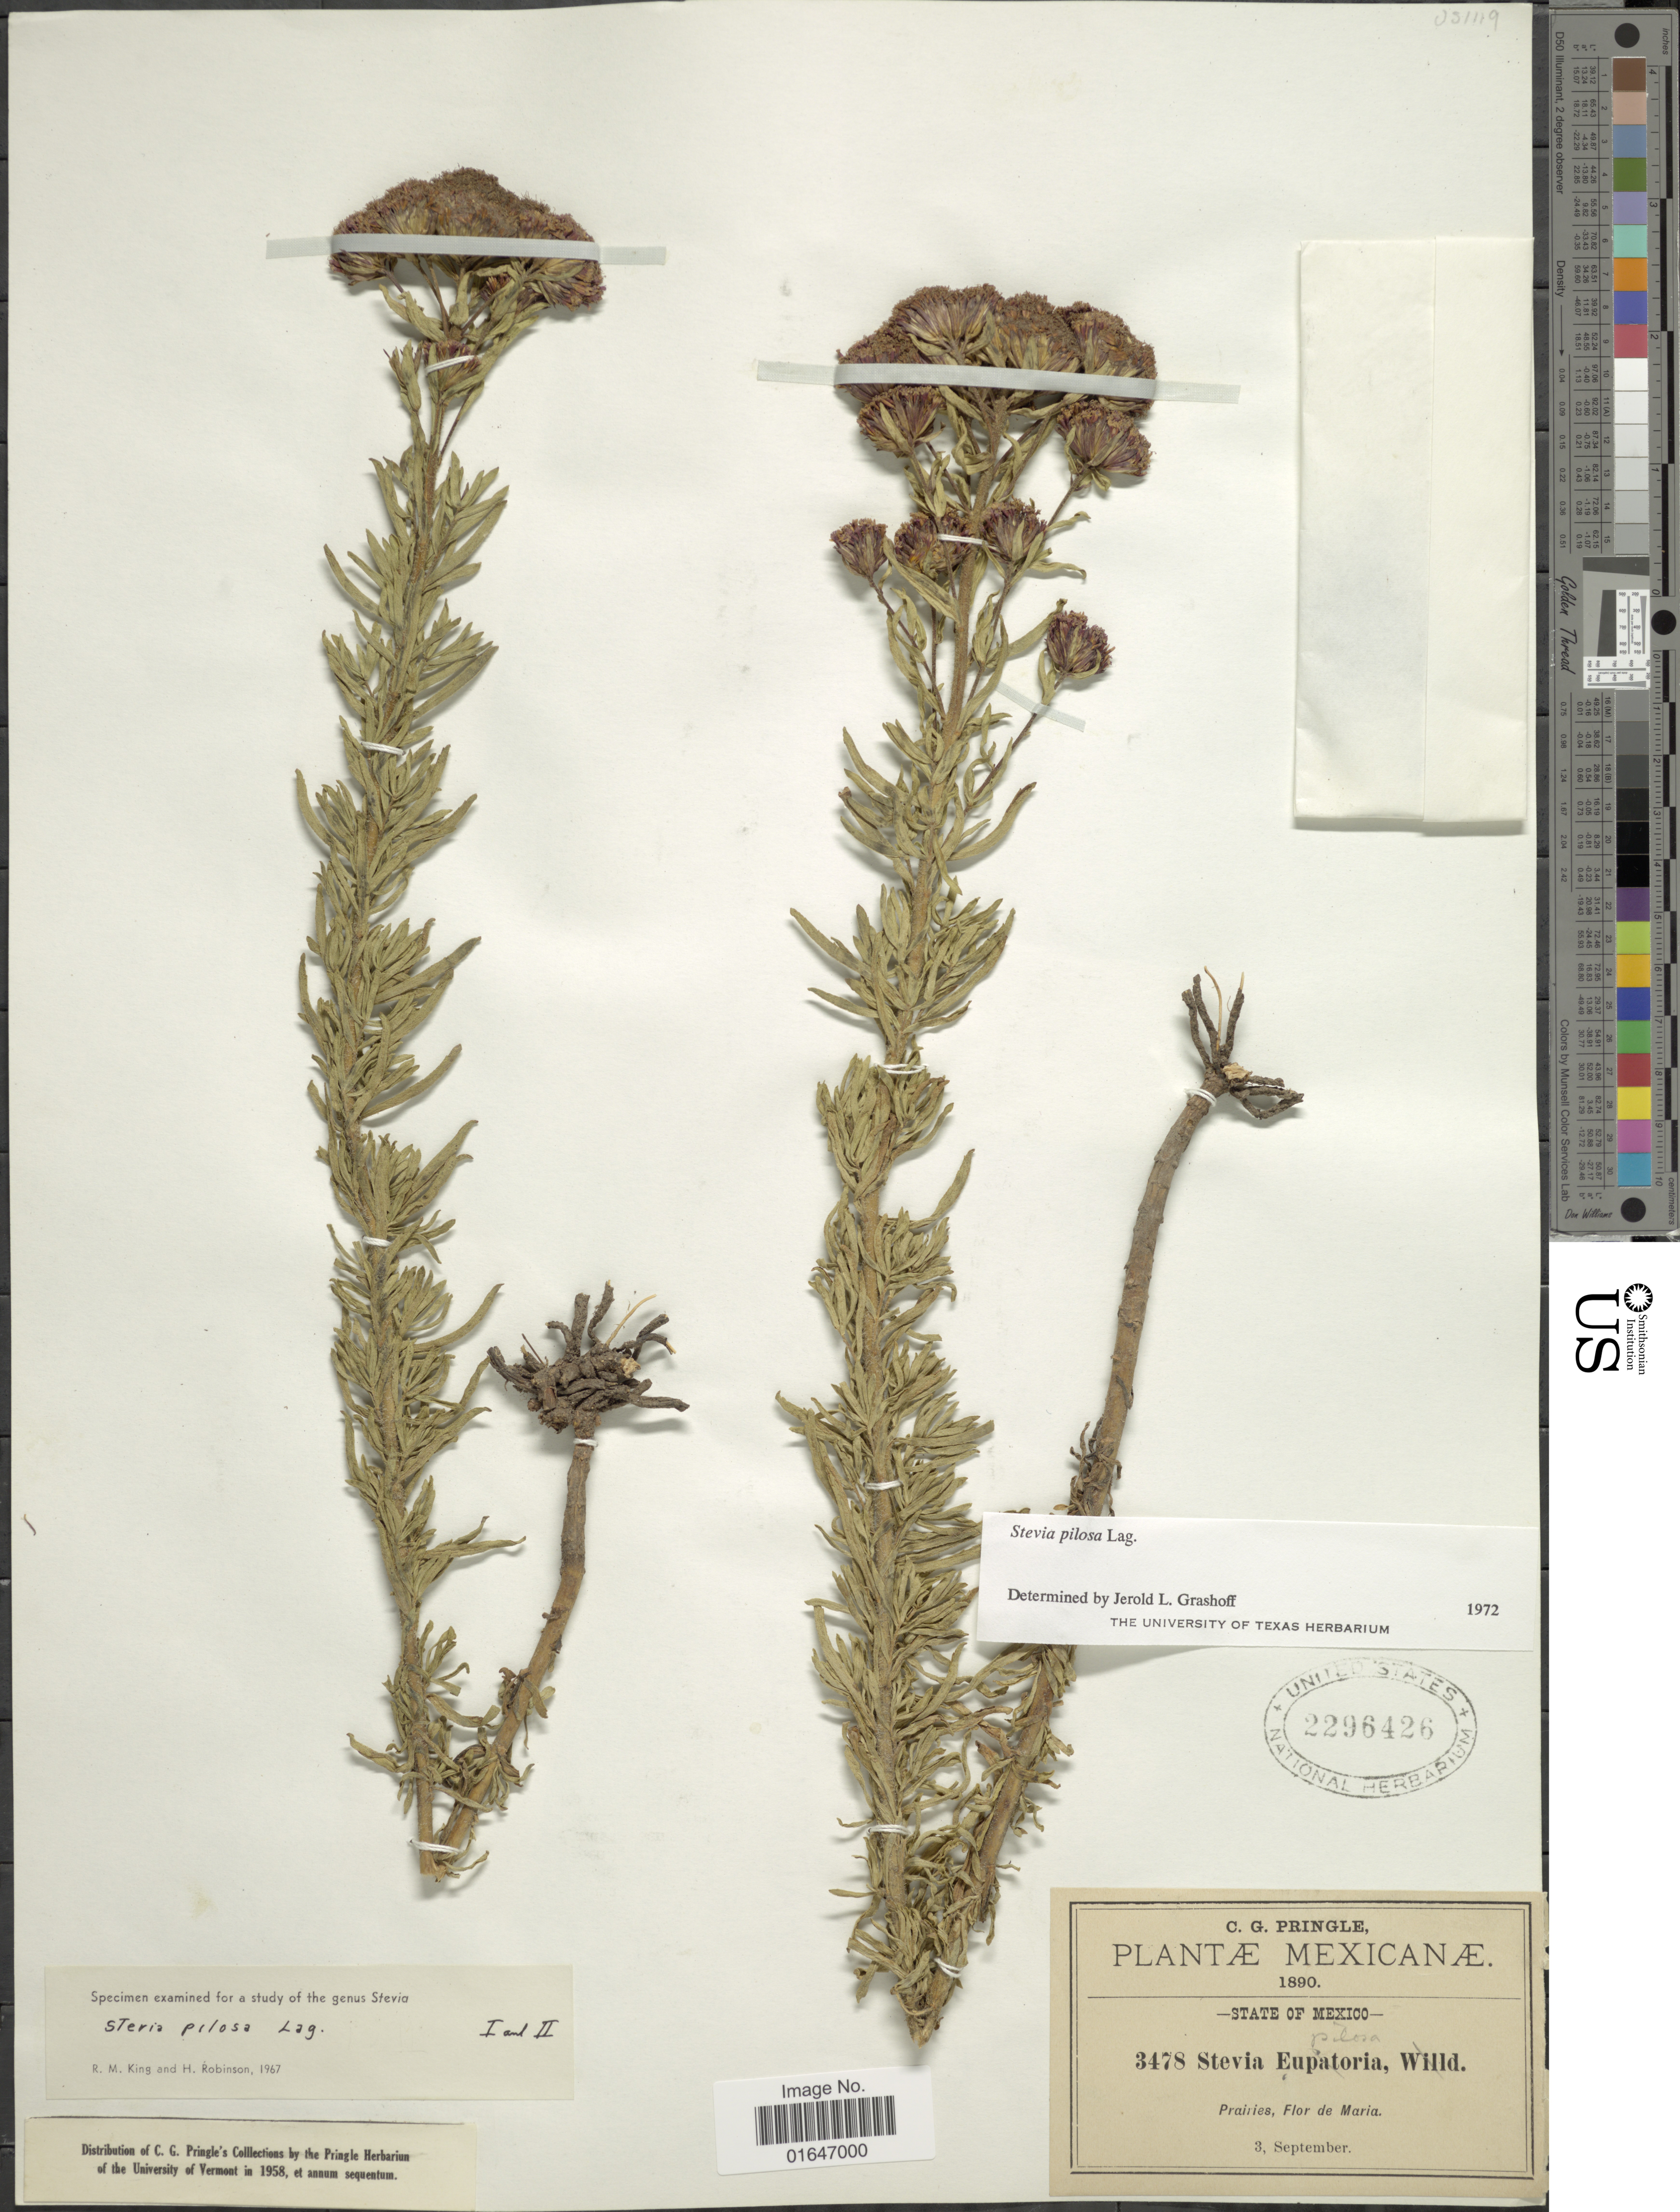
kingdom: Plantae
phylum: Tracheophyta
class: Magnoliopsida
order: Asterales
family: Asteraceae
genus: Stevia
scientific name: Stevia pilosa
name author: Lag.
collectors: C. G. Pringle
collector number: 3478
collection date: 1890-09-03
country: Mexico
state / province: México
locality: Prairies, Flor de Maria.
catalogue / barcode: US 2296426